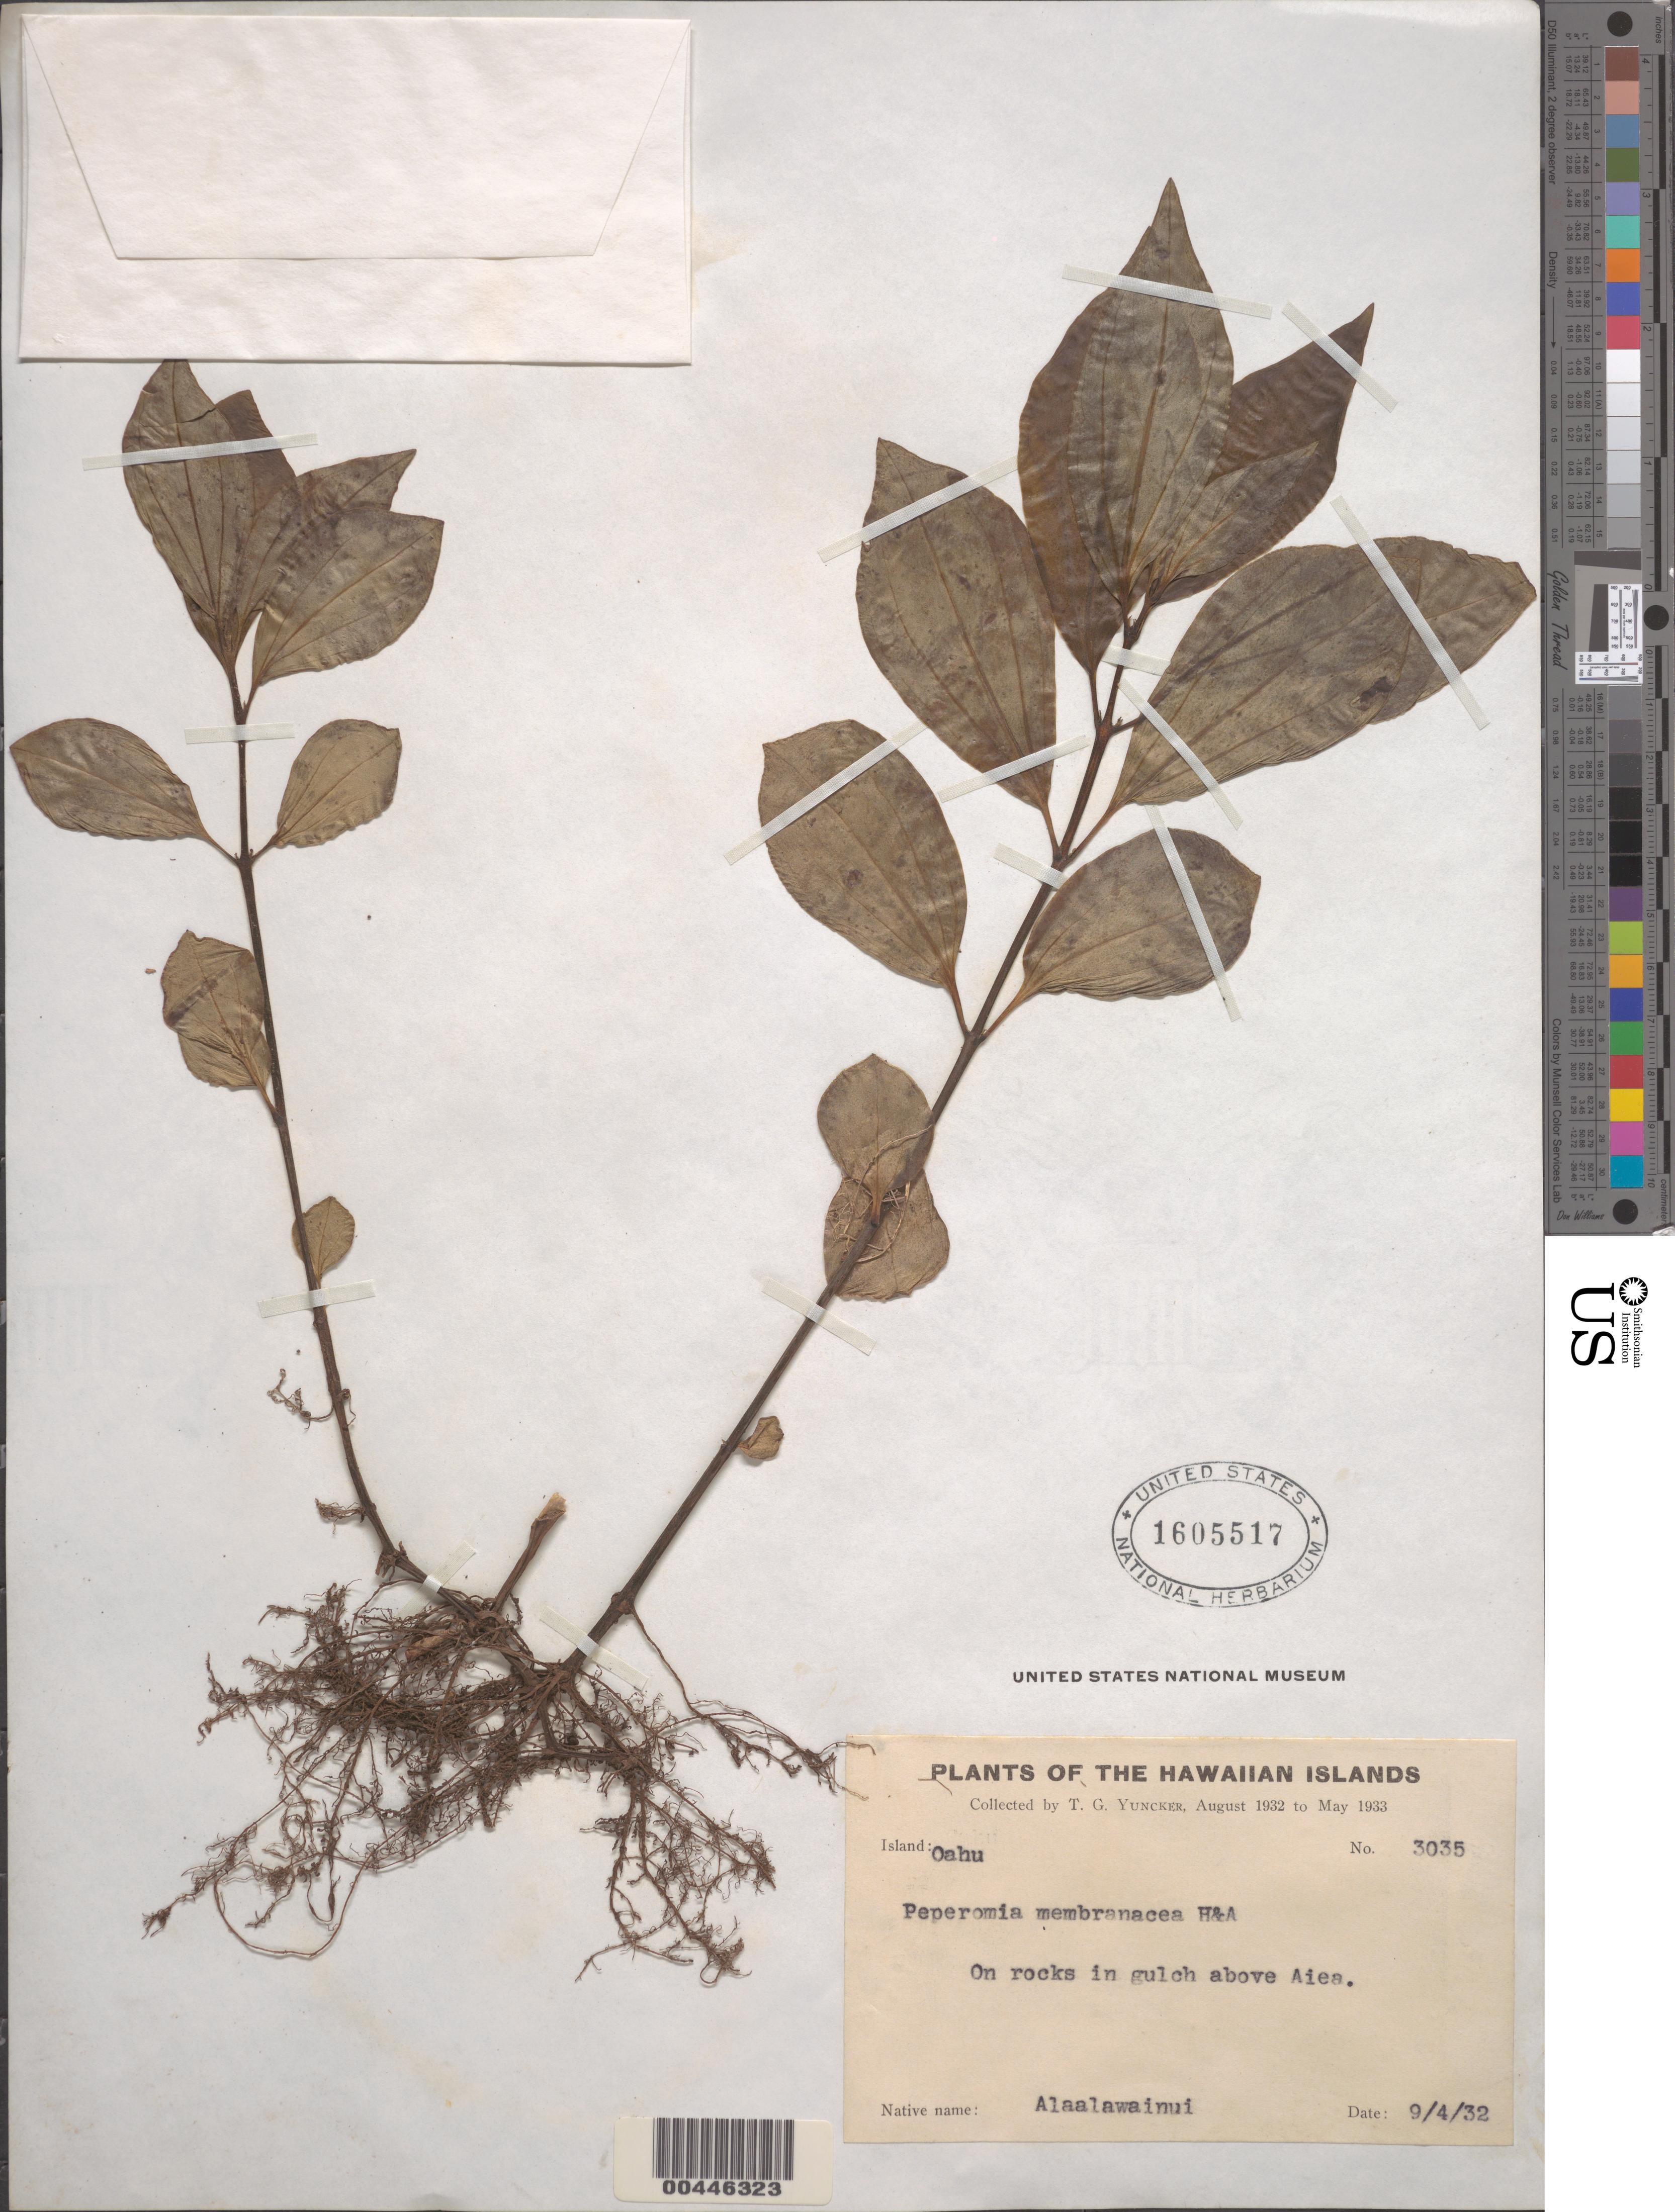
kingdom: Plantae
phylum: Tracheophyta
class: Magnoliopsida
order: Piperales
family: Piperaceae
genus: Peperomia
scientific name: Peperomia membranacea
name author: Hook. & Arn.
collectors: T. G. Yuncker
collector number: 3035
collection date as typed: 4 Sep 1932 or 9 Apr 1932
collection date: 1932-04-09 or 1932-09-04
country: United States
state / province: Hawaii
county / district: Honolulu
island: Oahu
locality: In gulch above Aiea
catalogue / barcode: US 1605517